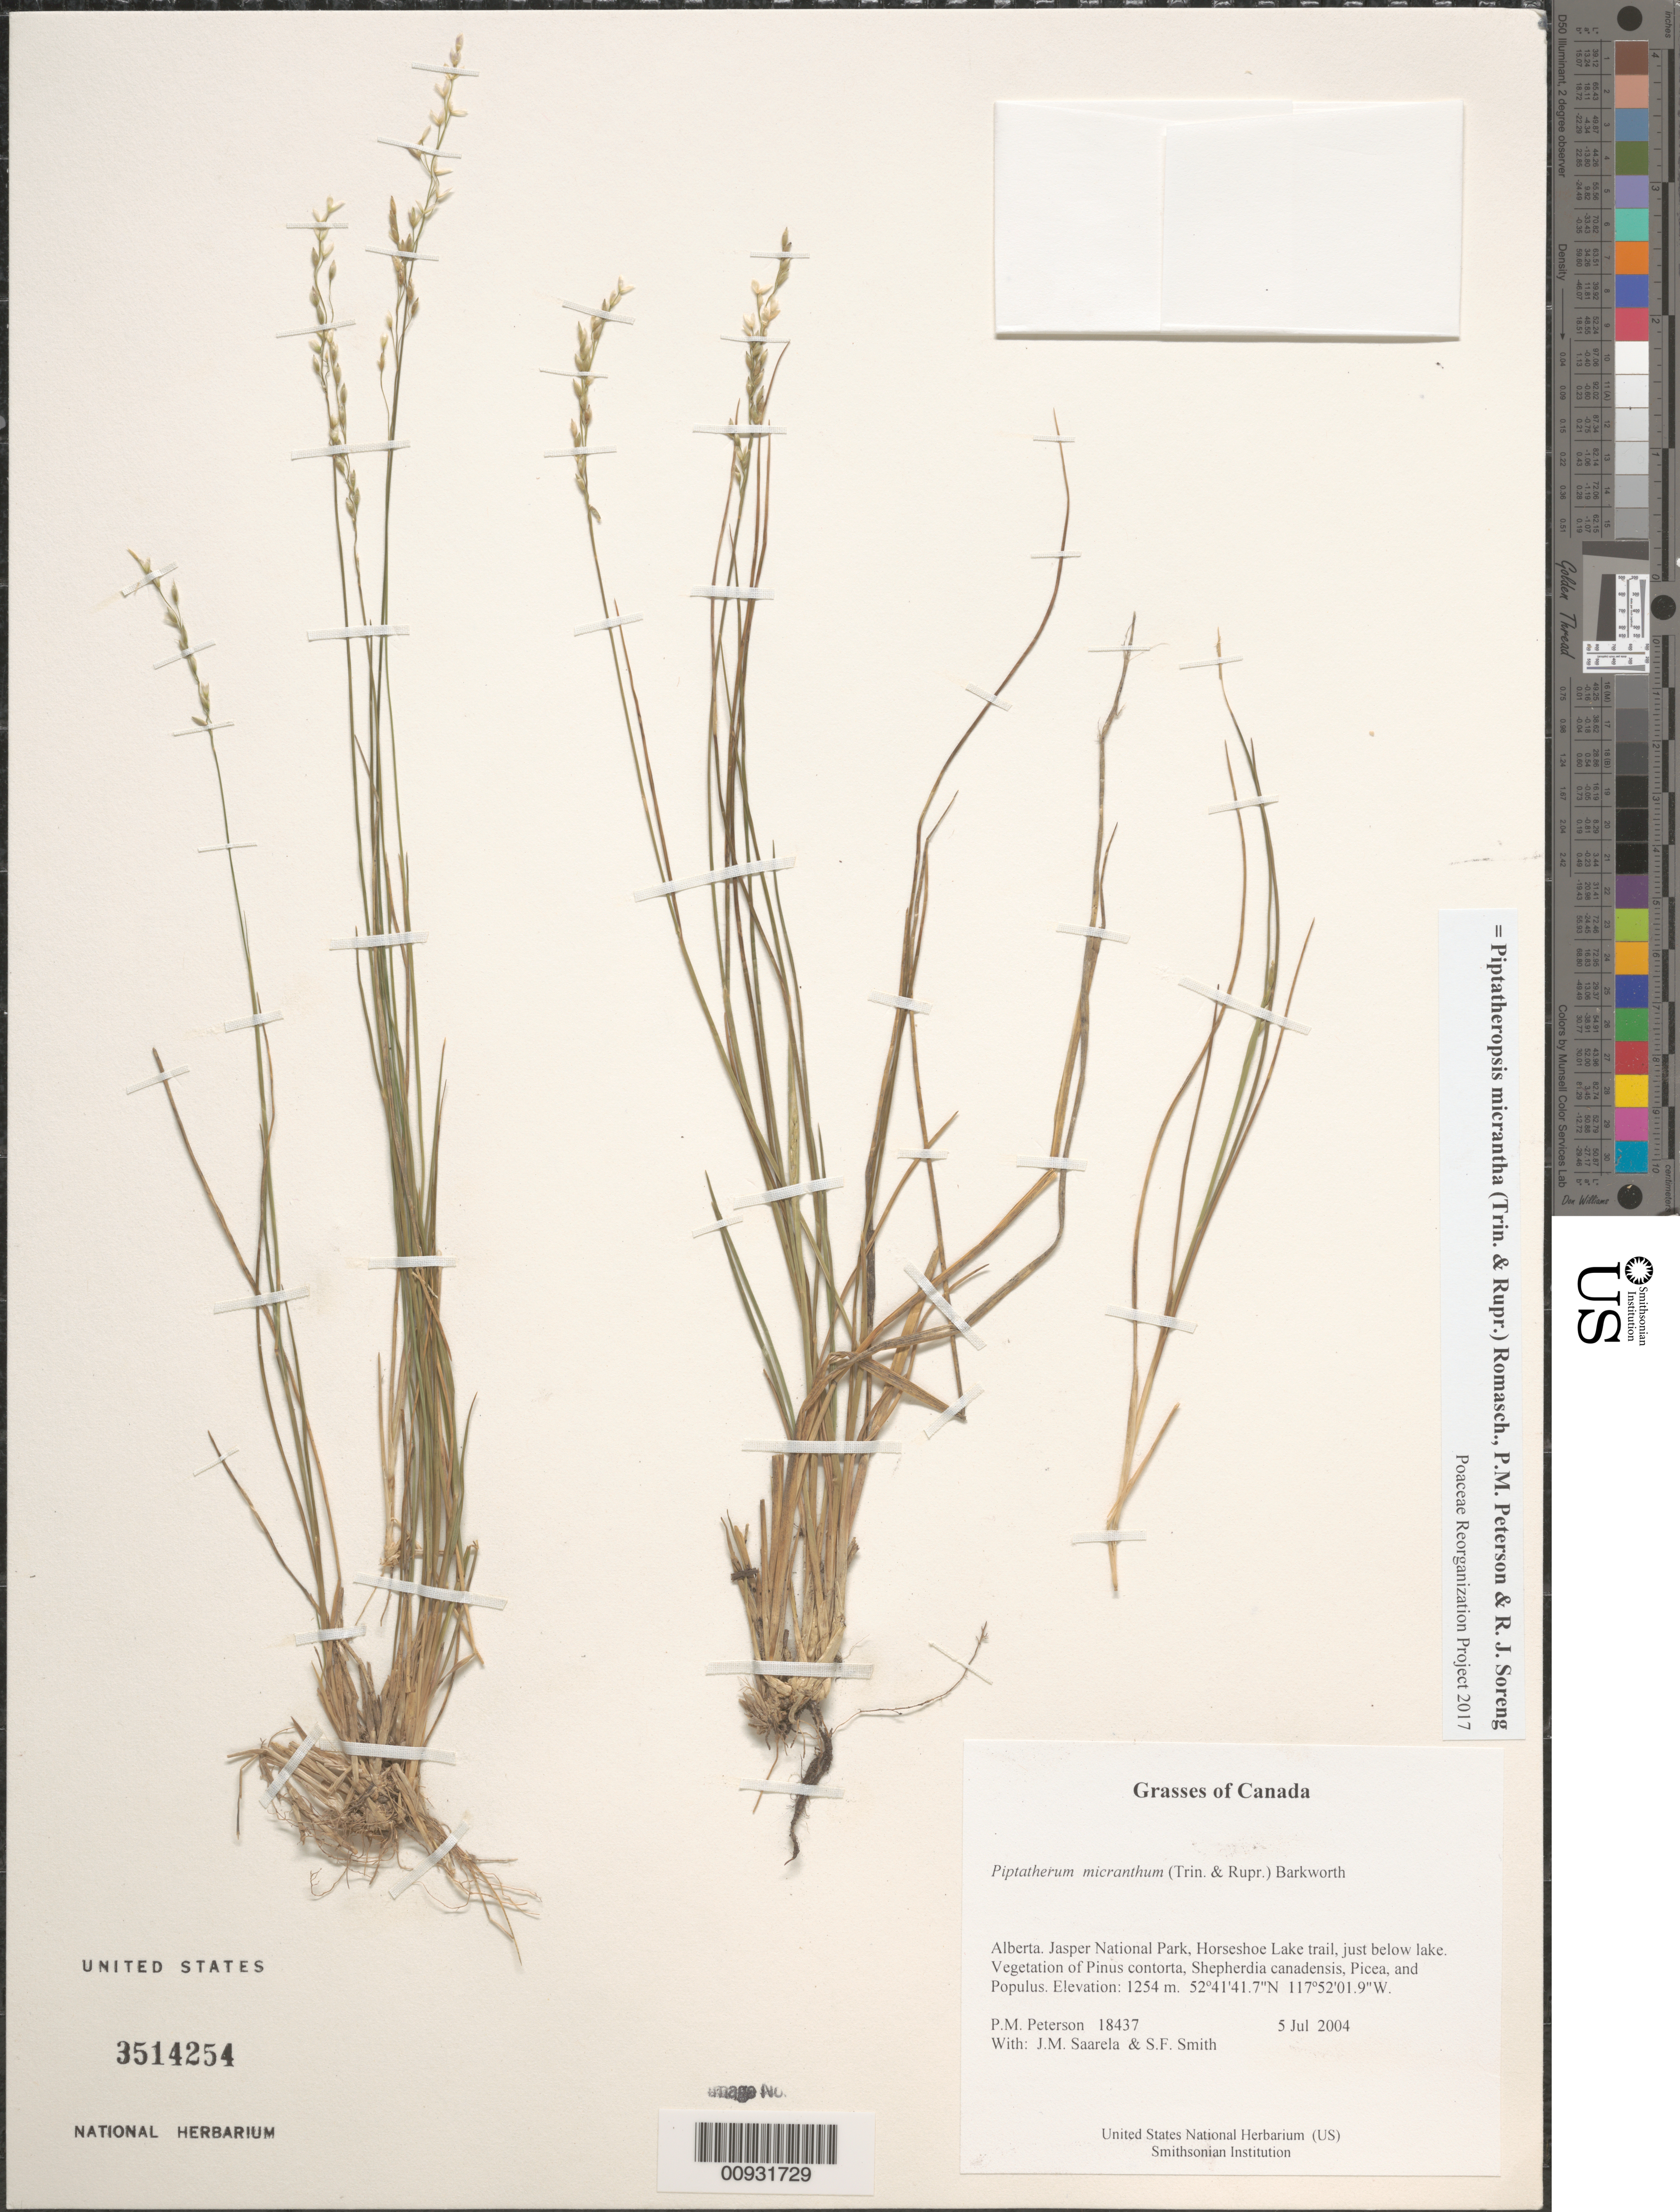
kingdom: Plantae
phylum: Tracheophyta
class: Liliopsida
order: Poales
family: Poaceae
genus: Piptatheropsis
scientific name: Piptatheropsis micrantha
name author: (Trin. & Rupr.) Romasch.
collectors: P. M. Peterson, J. Saarela & S.F. Smith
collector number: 18437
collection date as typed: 05 Jul 2004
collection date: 2004-07-05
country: Canada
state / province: Alberta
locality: Jasper National Park, Horseshoe Lake trail, just below lake. Vegetation of Pinus contorta, Shepherdia canadensis, Picea, and Populus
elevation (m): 1254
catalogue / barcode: US 3514254